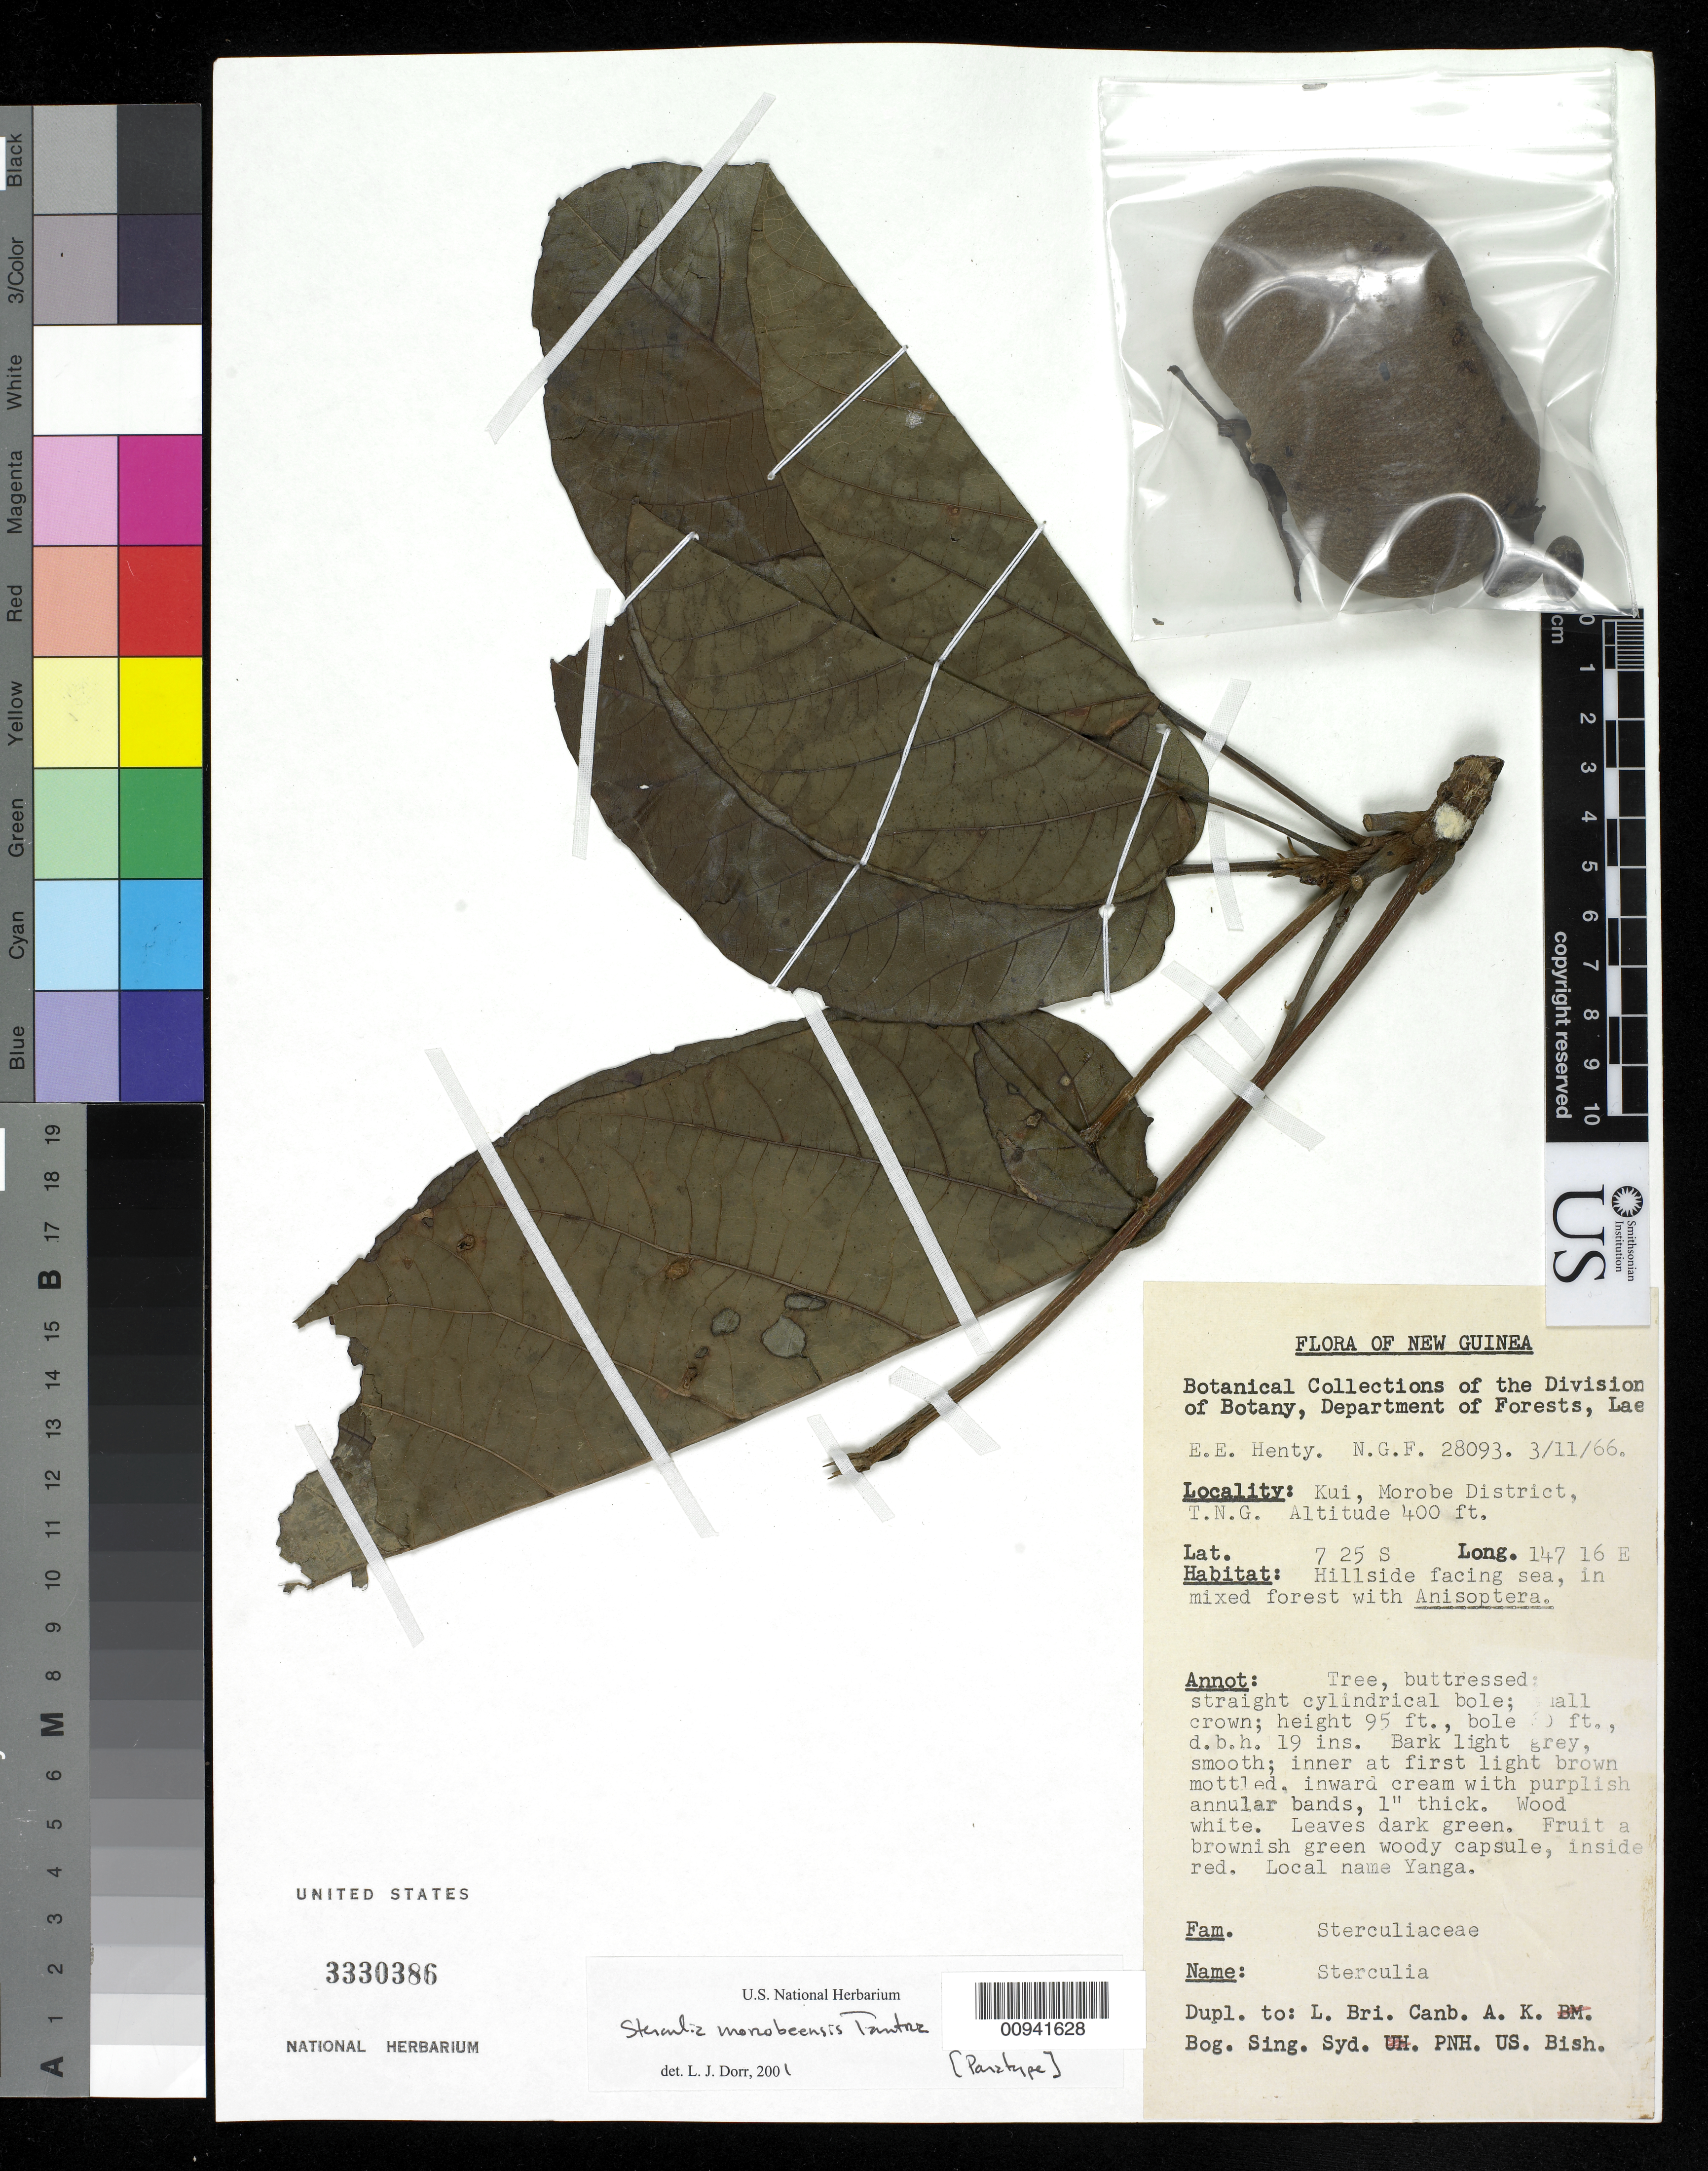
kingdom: Plantae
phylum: Tracheophyta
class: Magnoliopsida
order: Malvales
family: Malvaceae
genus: Sterculia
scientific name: Sterculia morobeensis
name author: Tantra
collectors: E. Henty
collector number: NGF 28093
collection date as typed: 03 Nov 1966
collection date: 1966-11-03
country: Papua New Guinea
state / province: Morobe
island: New Guinea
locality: Kui, Morobe District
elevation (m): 122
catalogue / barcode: US 3330386